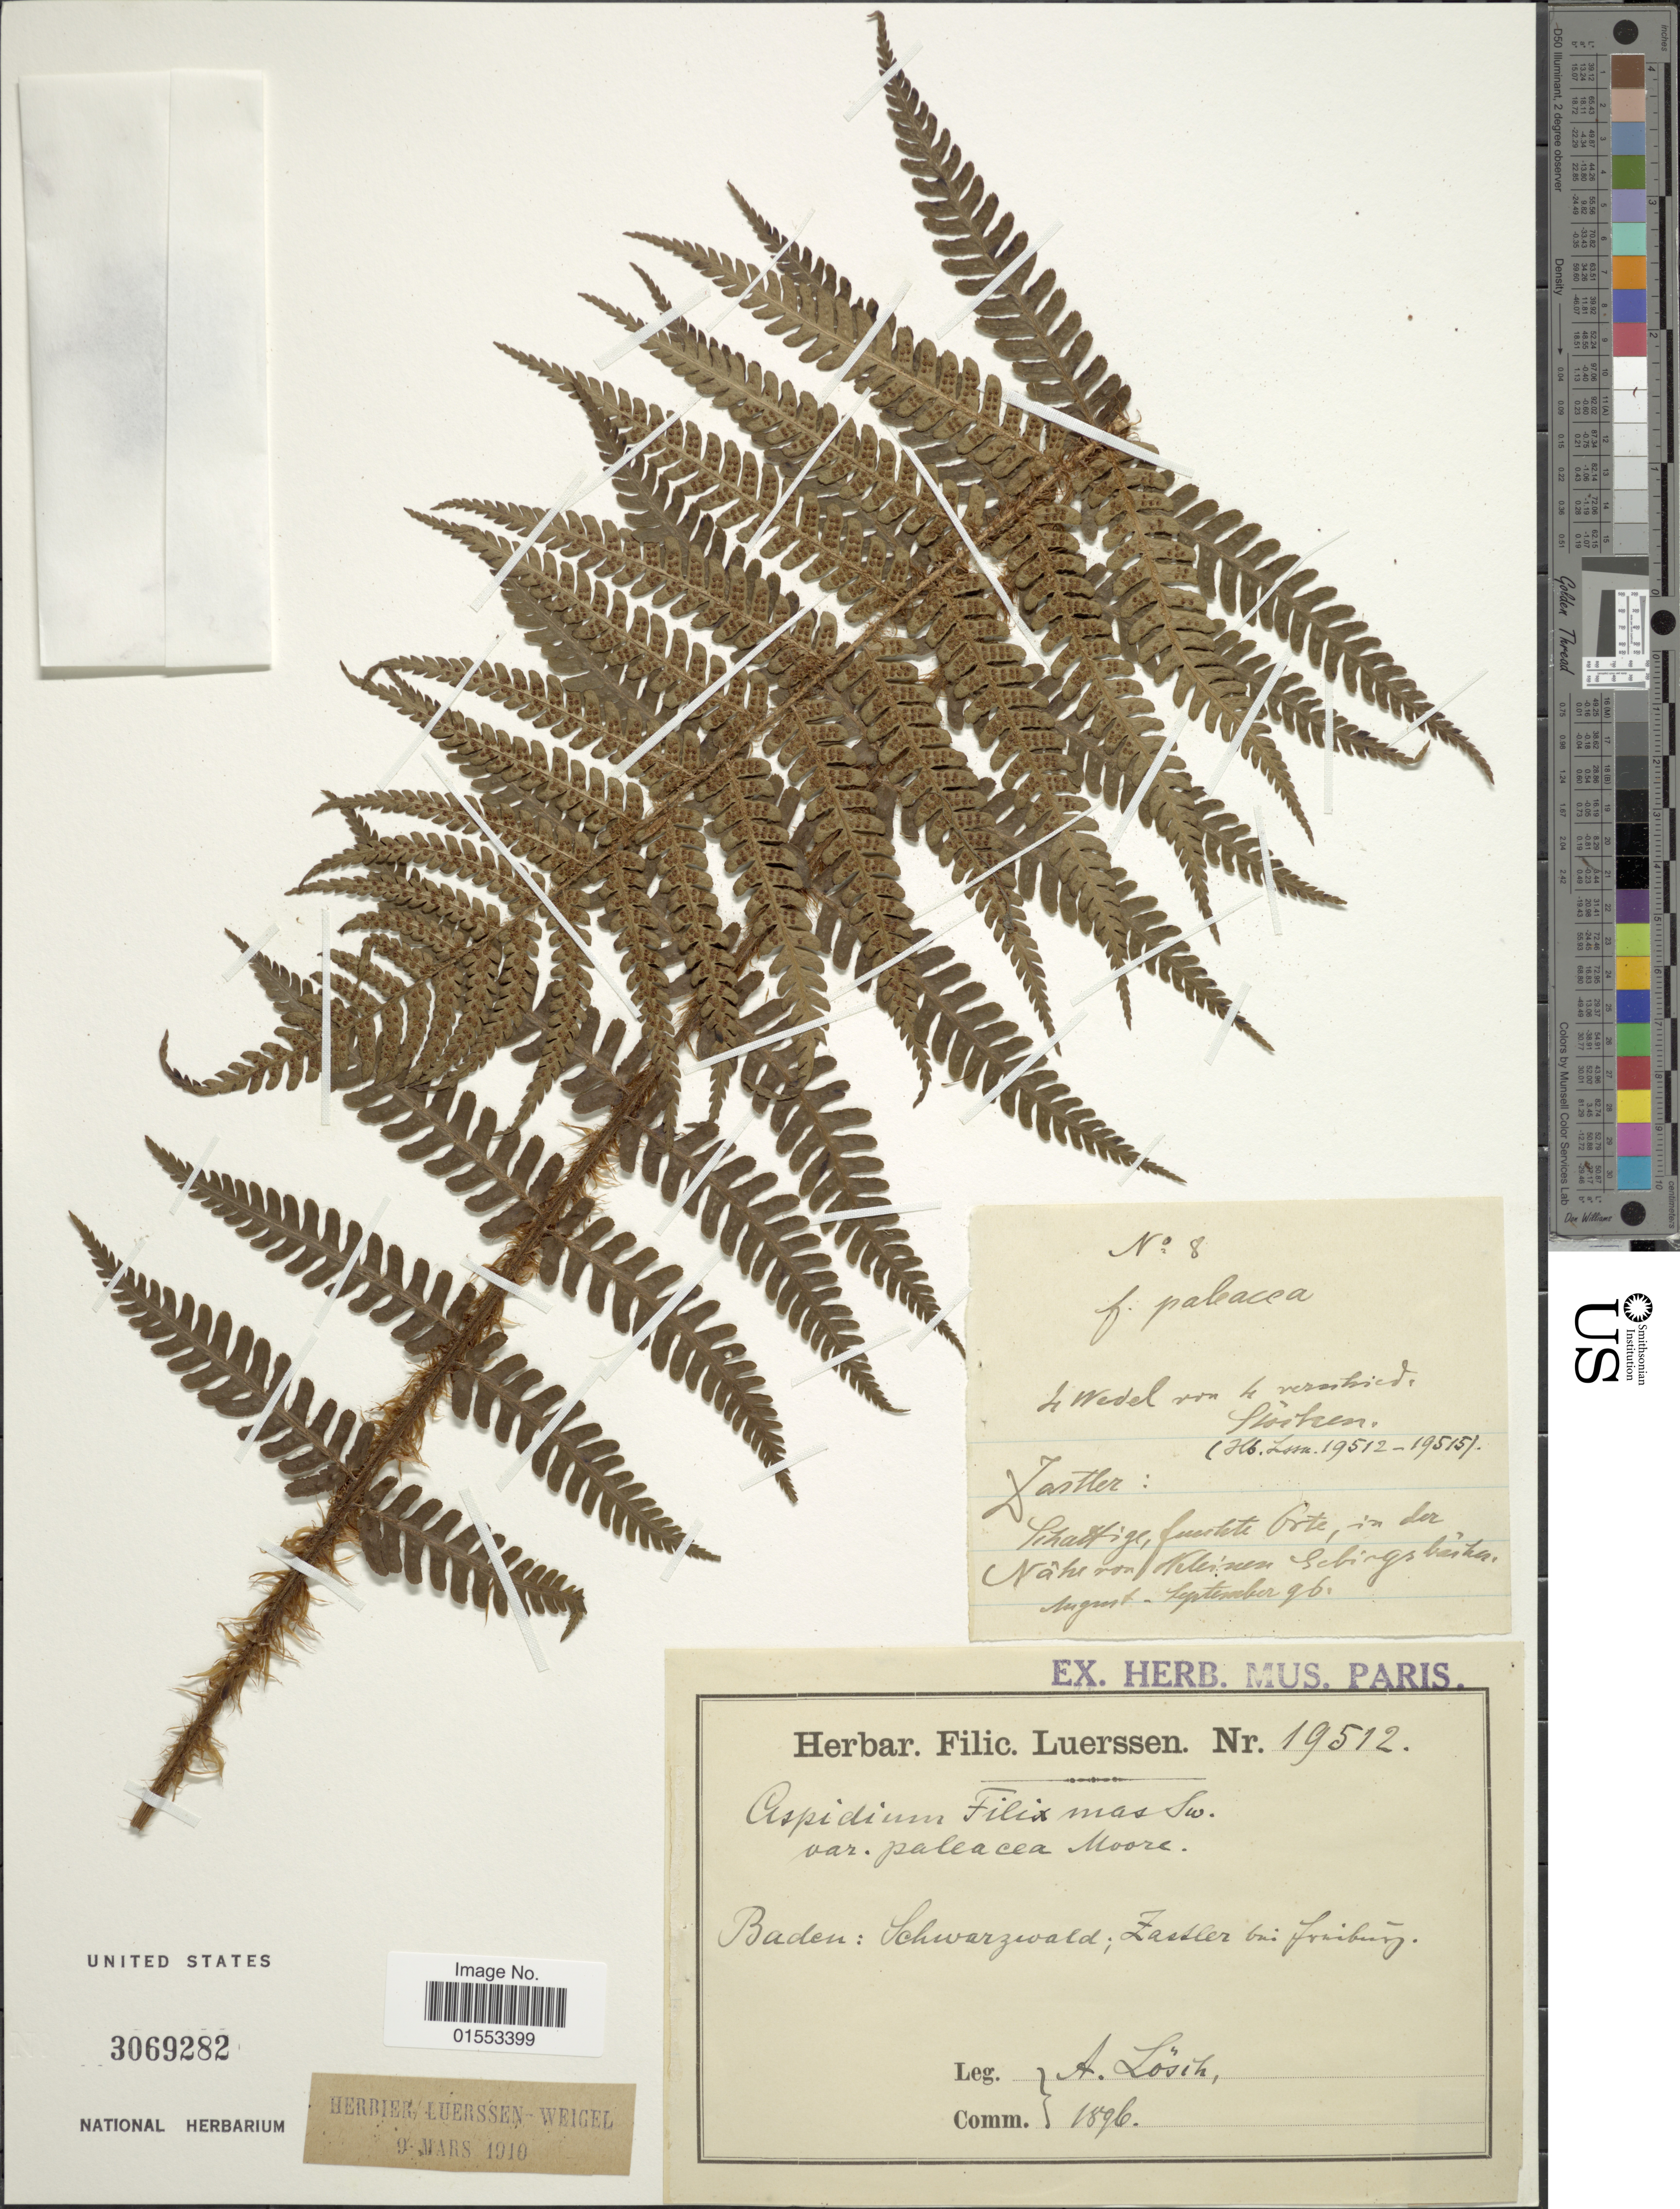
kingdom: Plantae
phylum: Tracheophyta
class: Polypodiopsida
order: Polypodiales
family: Dryopteridaceae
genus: Dryopteris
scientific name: Dryopteris filix-mas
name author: (L.) Schott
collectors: A. Lösch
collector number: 19512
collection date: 1896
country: Germany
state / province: Baden-Württemberg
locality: Baden:Schwazwald, Zastier bai [illegible text].[interpreted]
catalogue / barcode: US 3069282